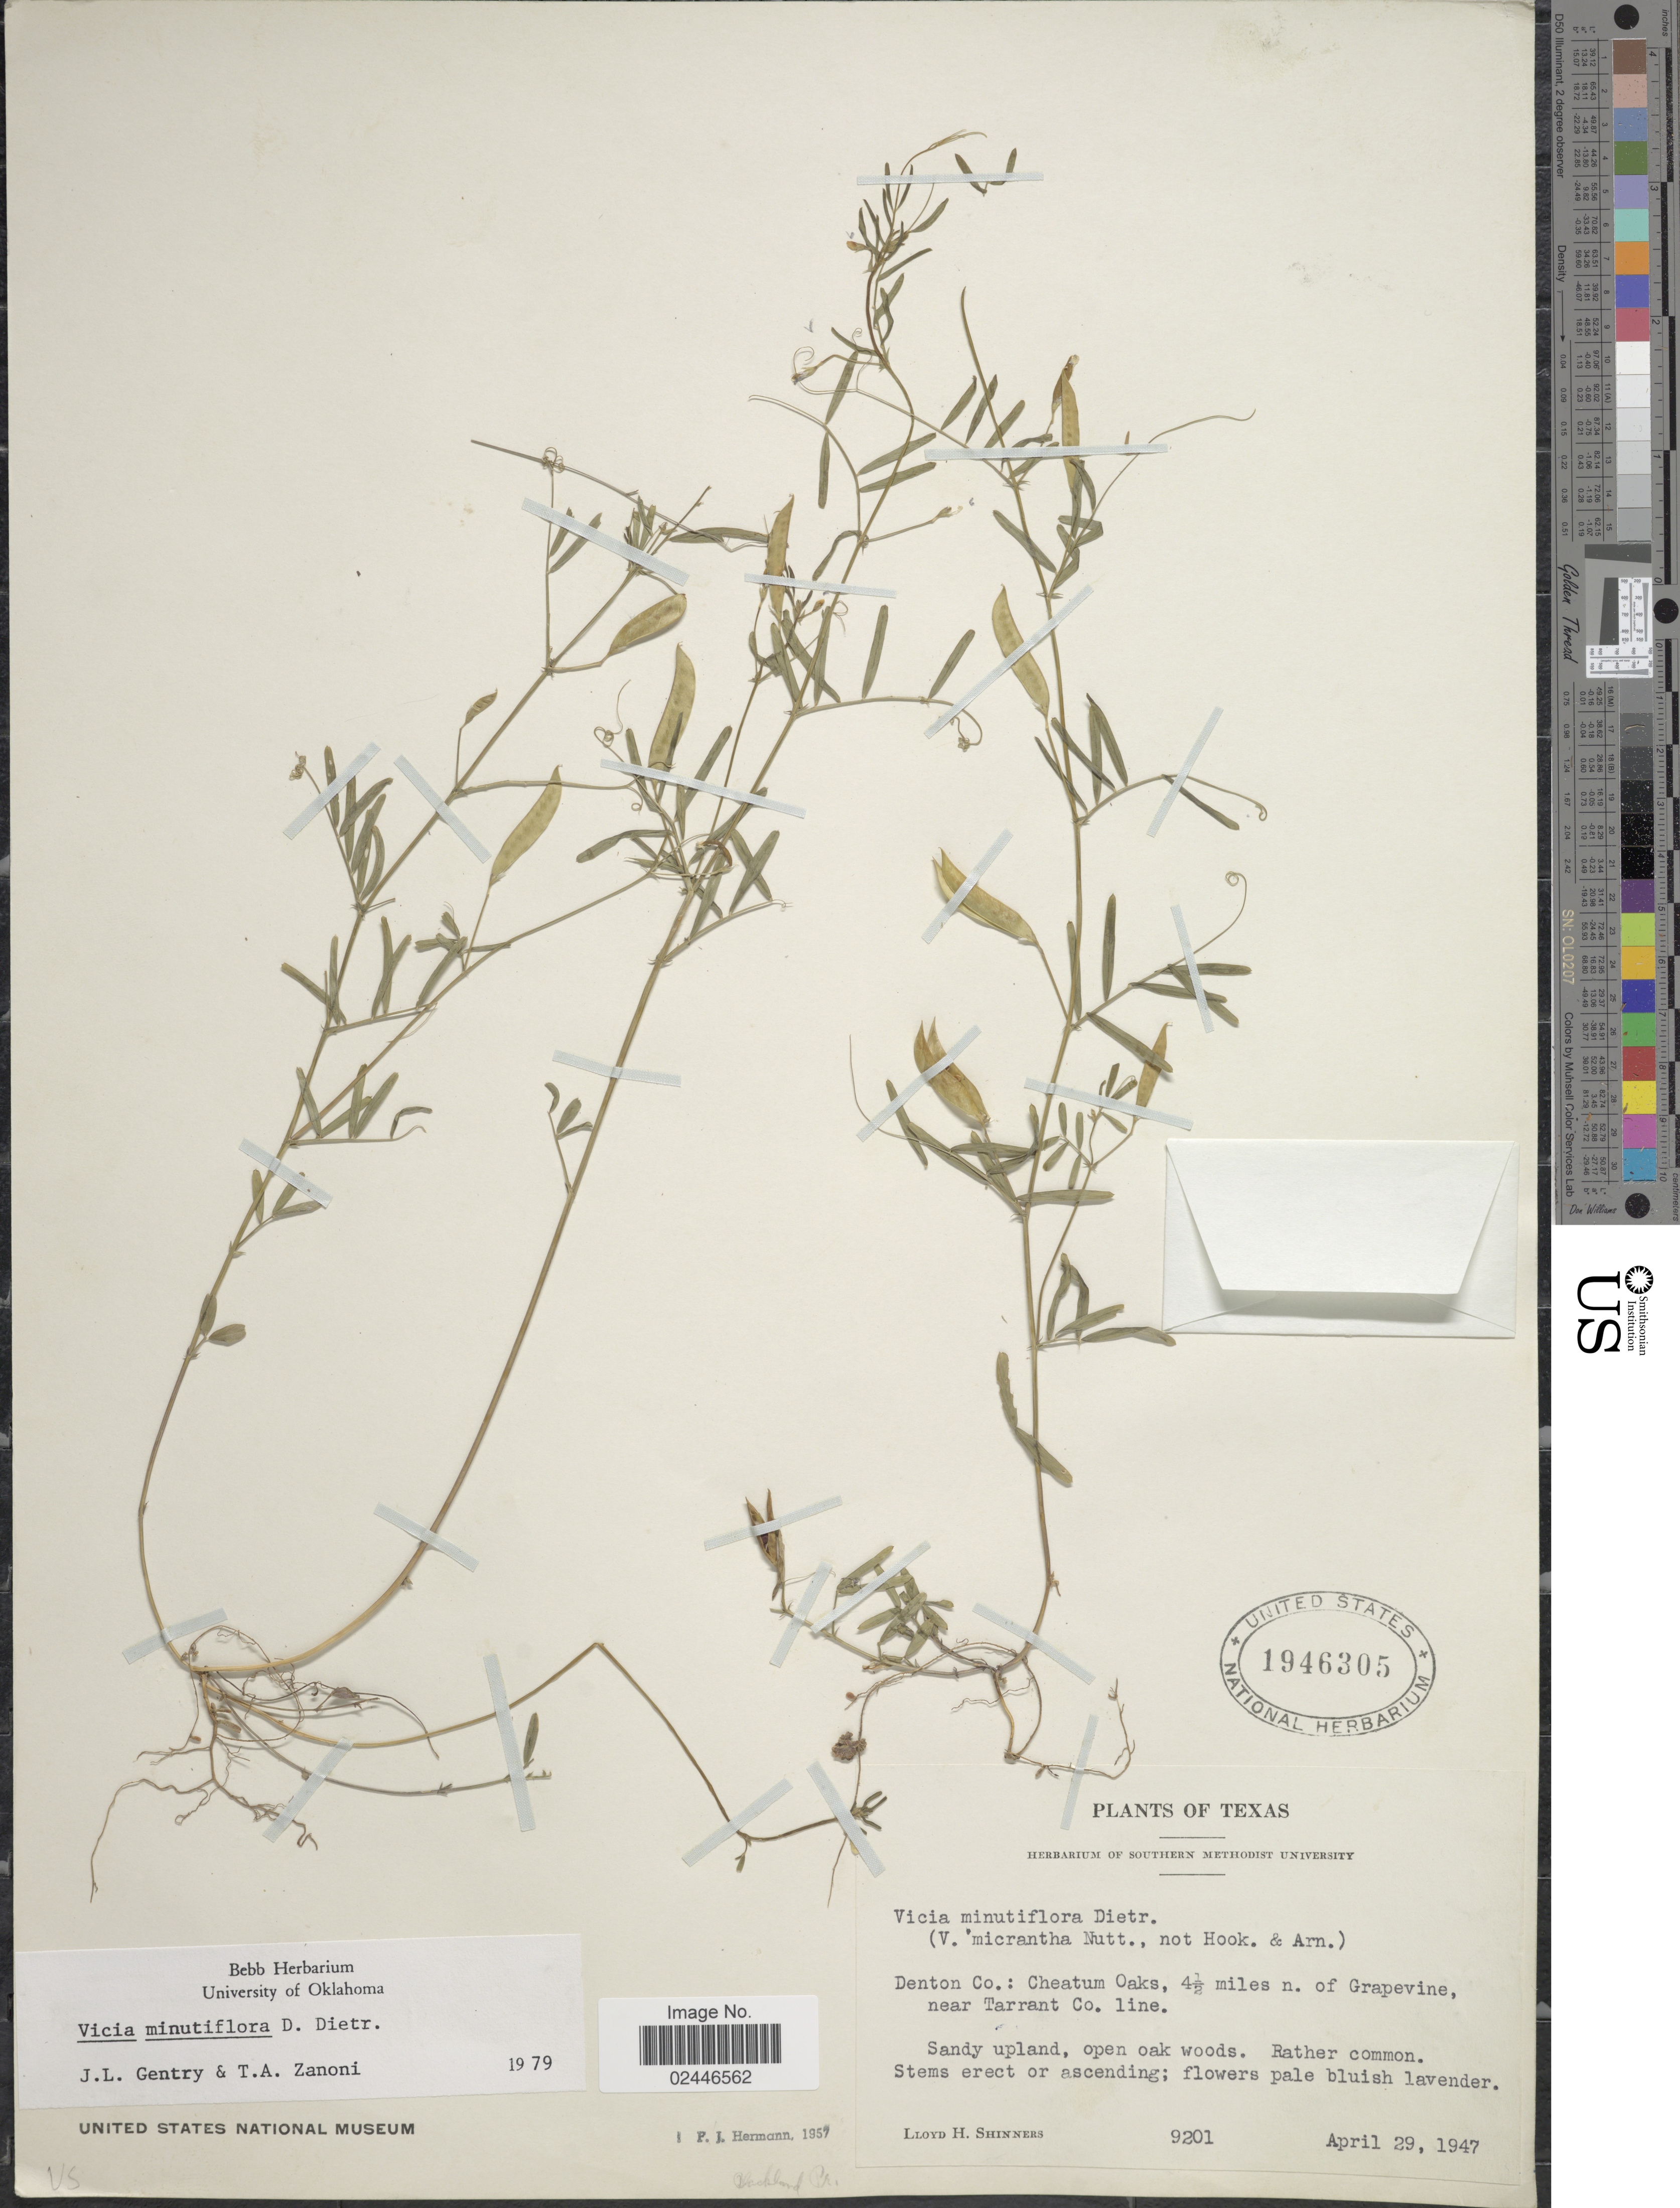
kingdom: Plantae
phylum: Tracheophyta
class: Magnoliopsida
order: Fabales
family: Fabaceae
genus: Vicia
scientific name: Vicia minutiflora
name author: D. Dietr.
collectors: L. H. Shinners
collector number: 9201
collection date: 1947-04-29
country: United States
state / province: Texas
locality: Denton Co, Cheatum Oaks, 4½ miles n of Grapevine, near Tarrant Co line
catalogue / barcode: US 1946305